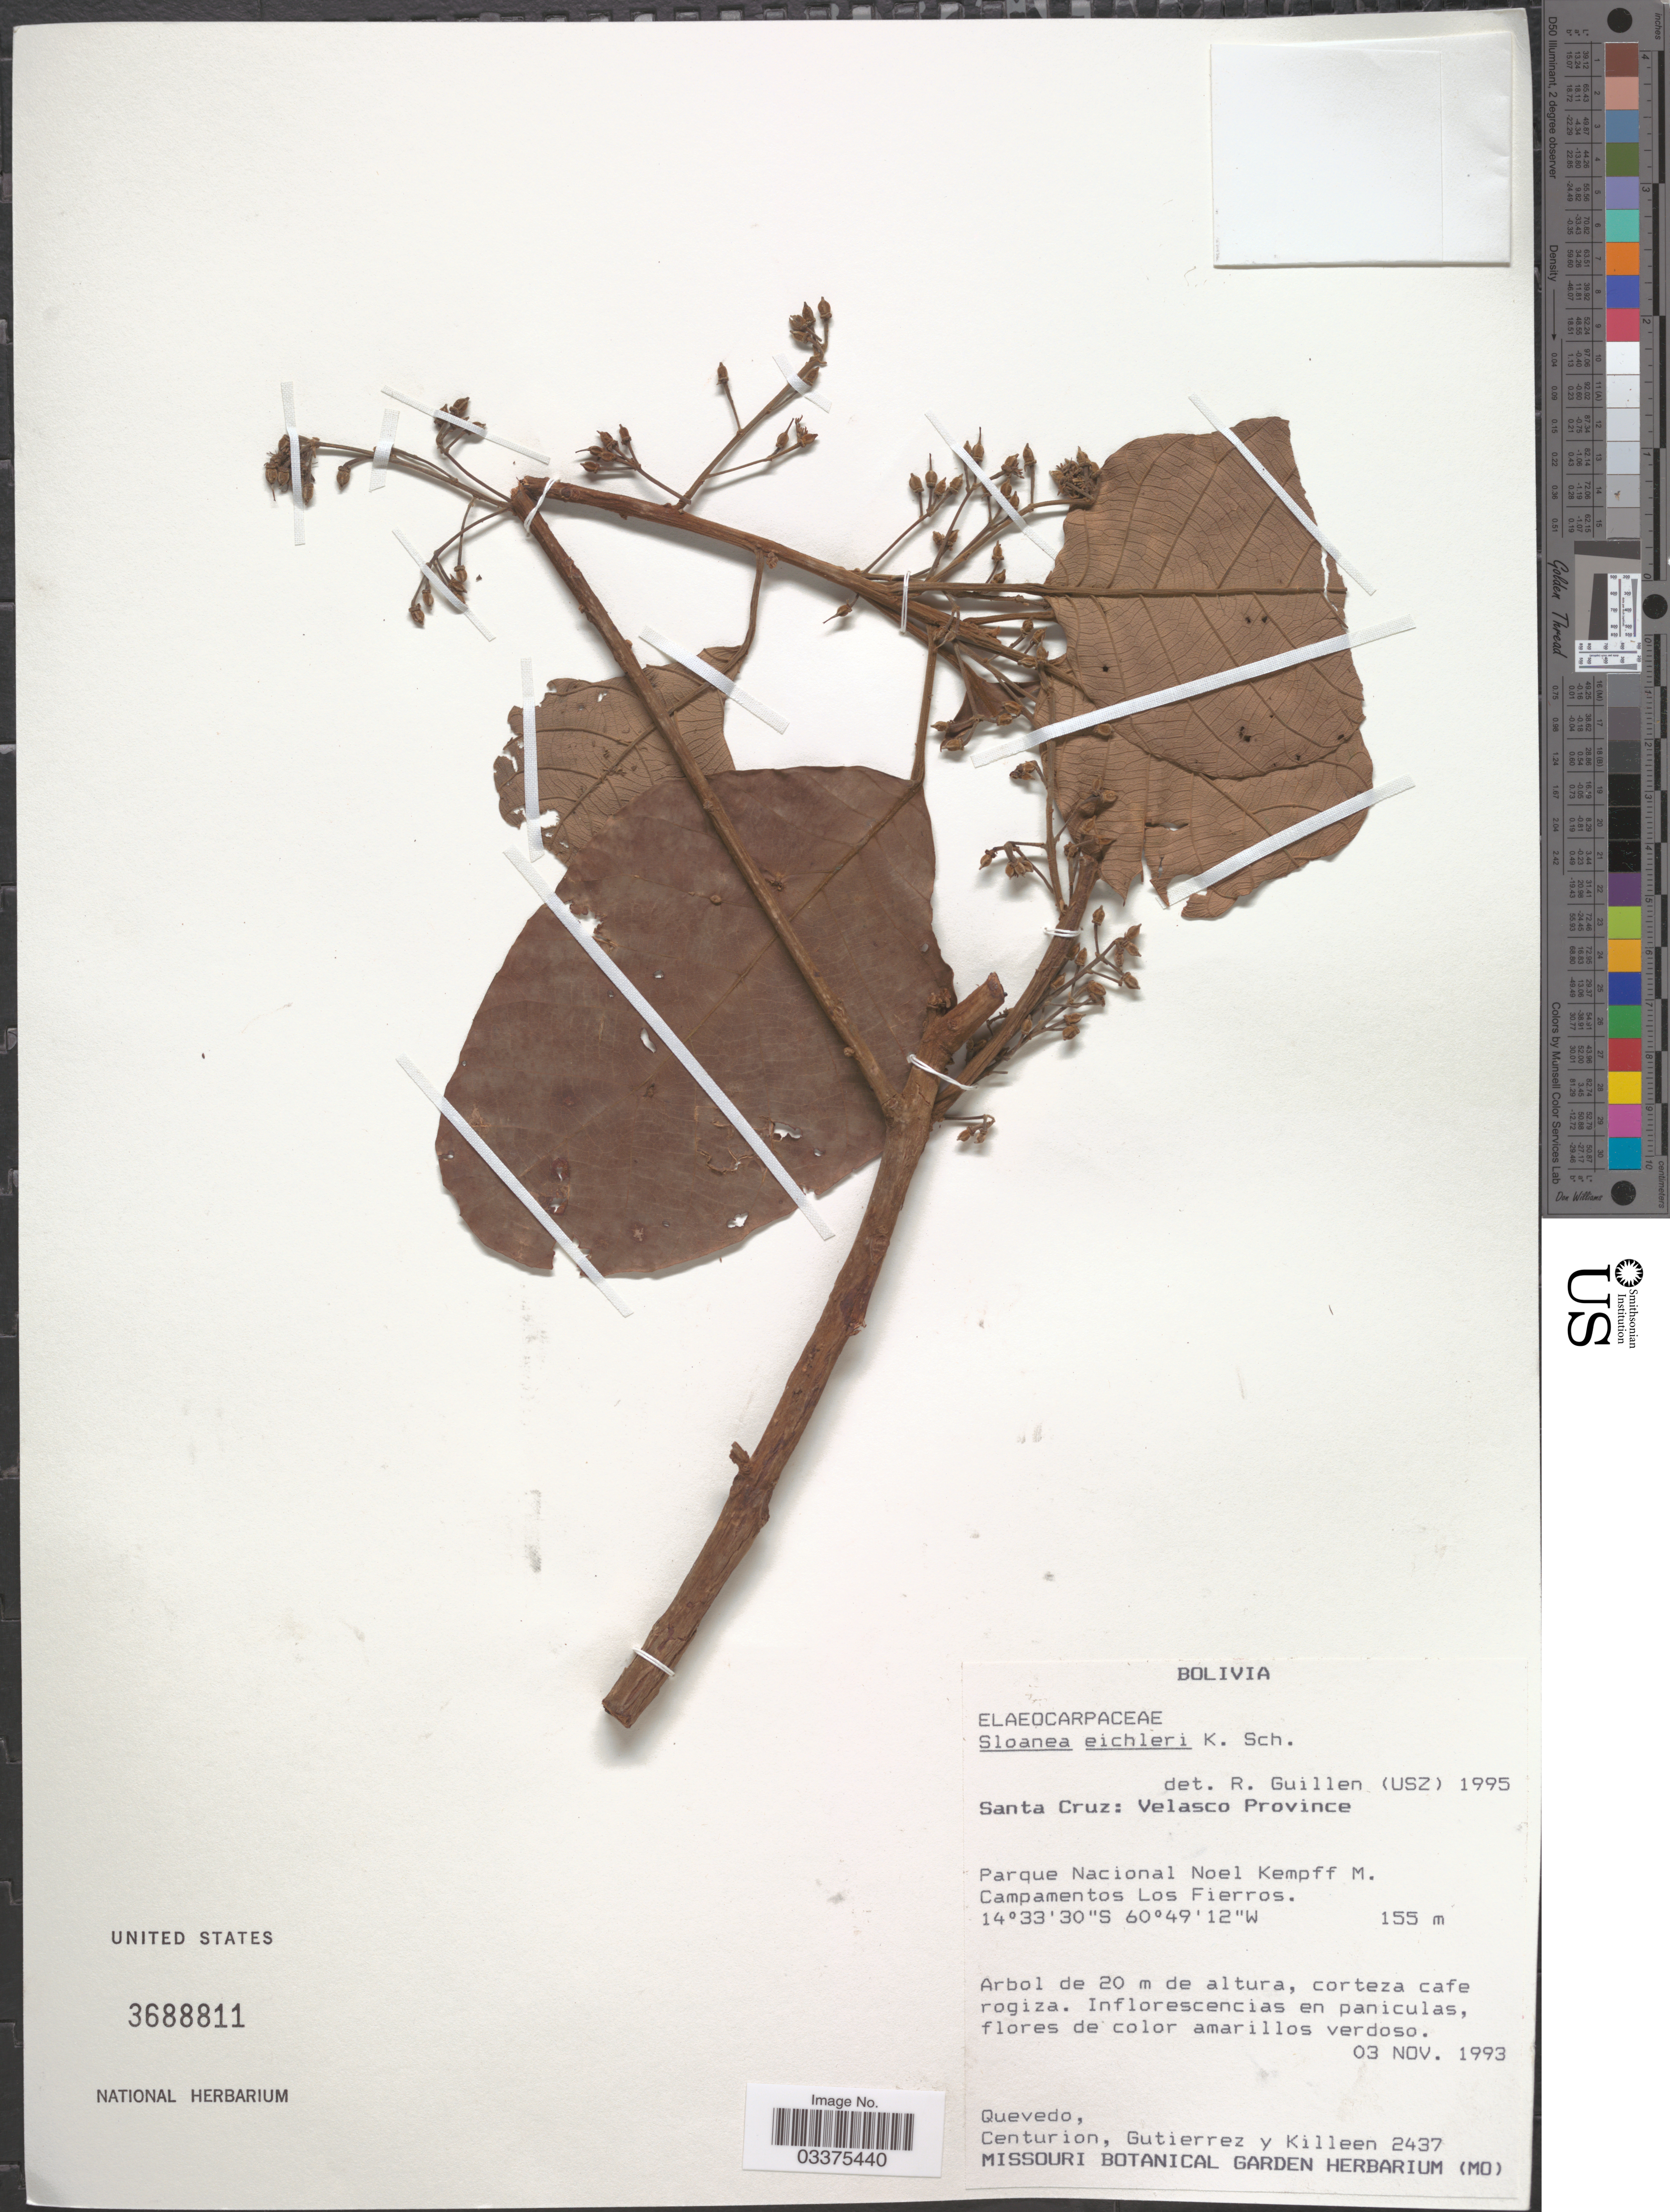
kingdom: Plantae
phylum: Tracheophyta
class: Magnoliopsida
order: Oxalidales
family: Elaeocarpaceae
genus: Sloanea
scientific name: Sloanea eichleri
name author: K. Schum.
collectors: -- Quevedo, Centurion, --, Gutiérrez, -- & Killeen, --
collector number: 2437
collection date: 1993-11-03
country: Bolivia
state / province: Santa Cruz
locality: Velasco Province. Parque Nacional Noel Kempff M. Campamento Los Fierros.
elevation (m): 155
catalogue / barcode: US 3688811